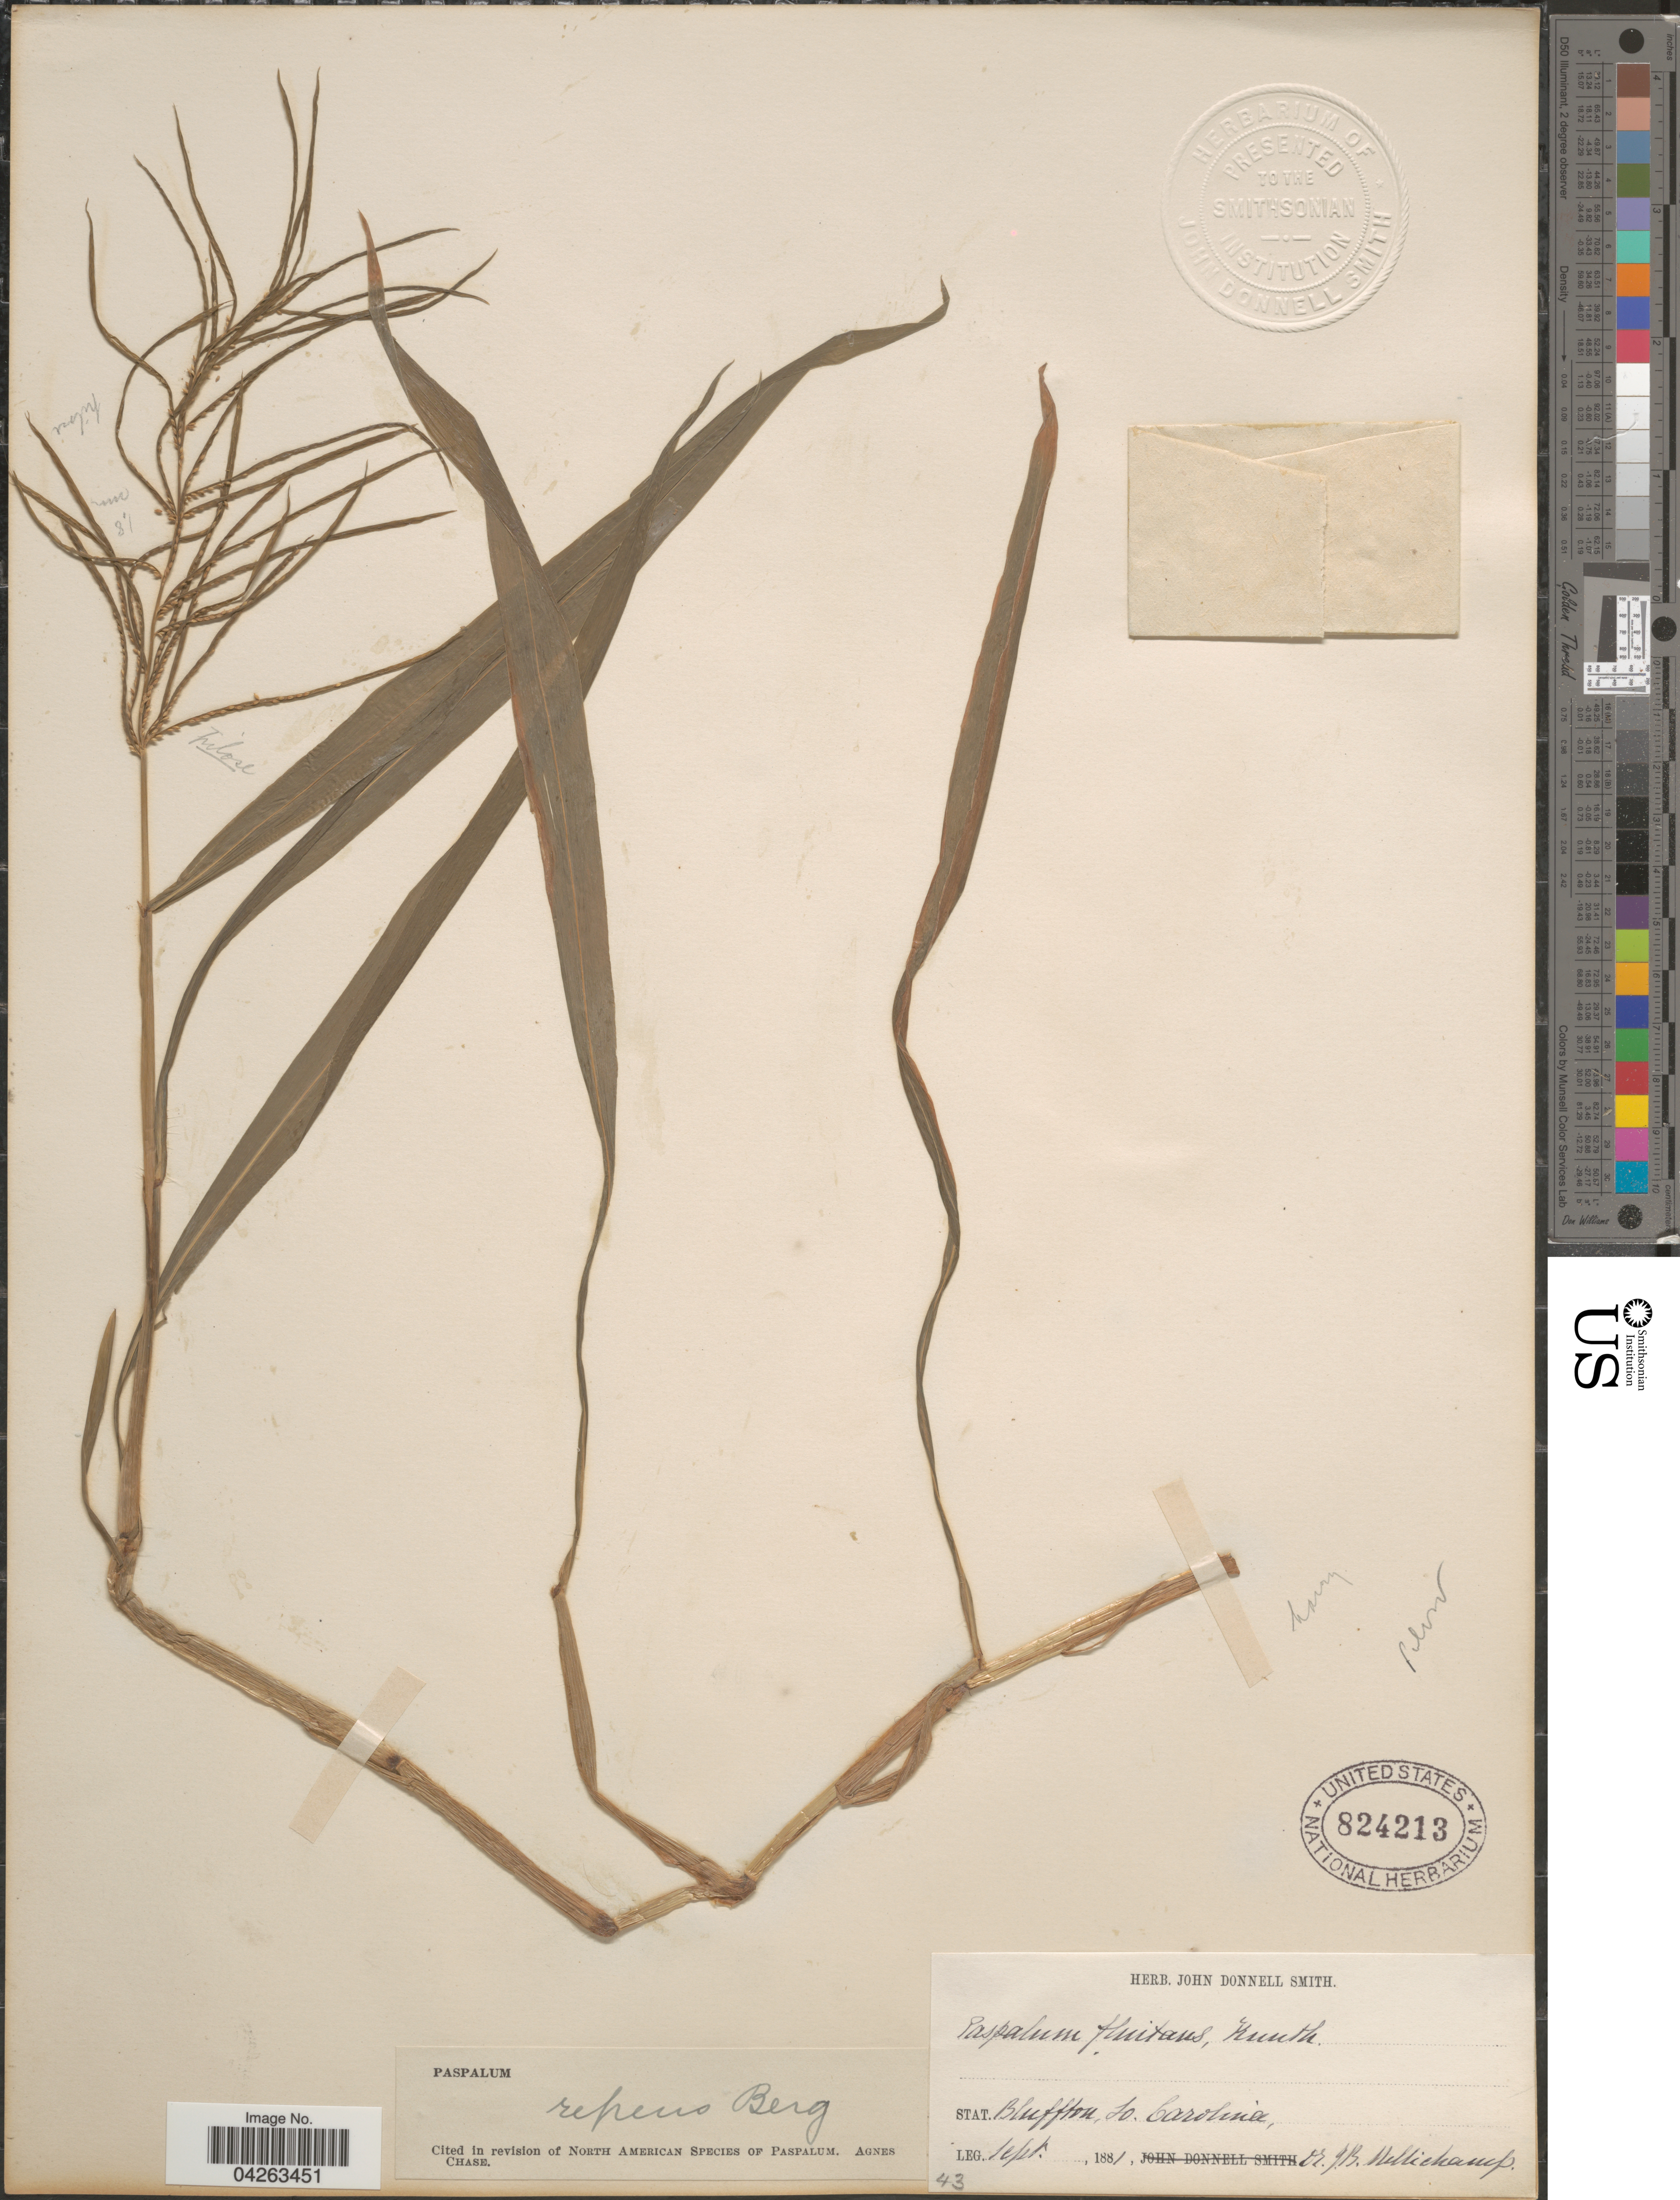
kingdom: Plantae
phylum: Tracheophyta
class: Liliopsida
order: Poales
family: Poaceae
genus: Paspalum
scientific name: Paspalum repens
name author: P.J. Bergius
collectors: J. Mellichamp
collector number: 43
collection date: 1881-09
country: United States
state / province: South Carolina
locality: Stat. Bluffton, So. Carolina.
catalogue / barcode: US 824213